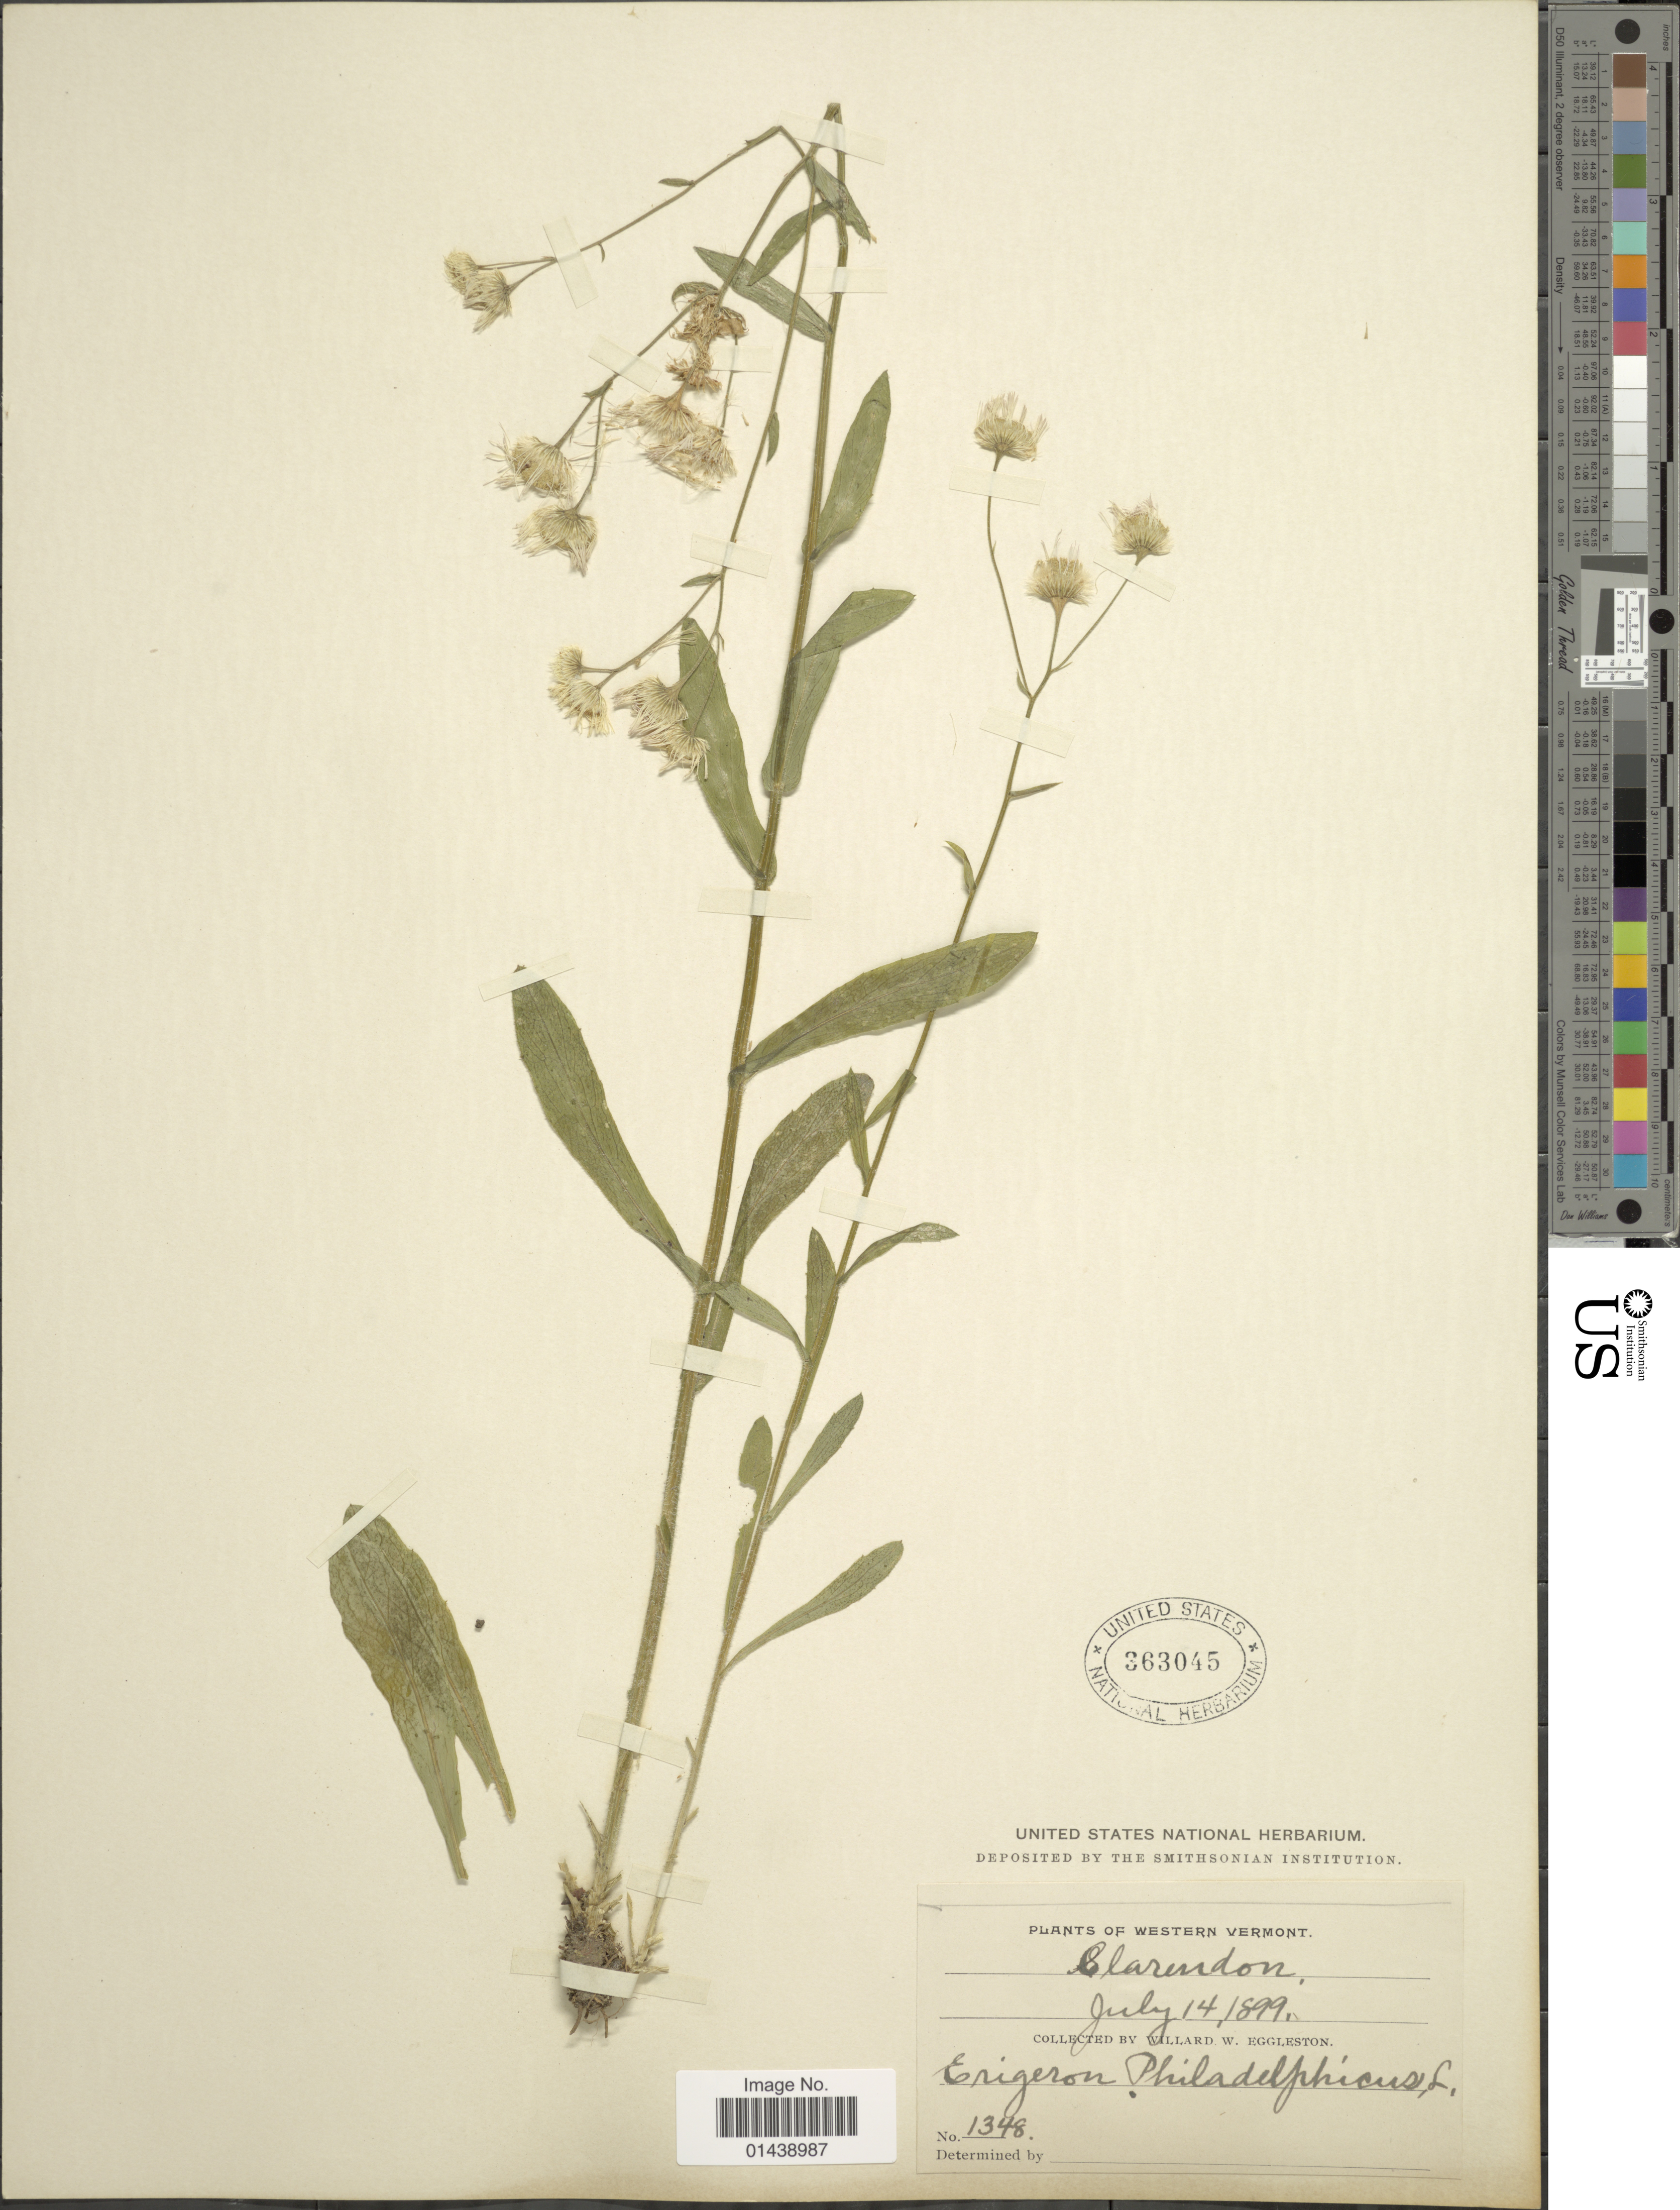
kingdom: Plantae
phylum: Tracheophyta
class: Magnoliopsida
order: Asterales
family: Asteraceae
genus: Erigeron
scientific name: Erigeron philadelphicus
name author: L.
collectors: W. W. Eggleston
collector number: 1348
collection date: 1899-07-14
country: United States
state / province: Vermont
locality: Western Vermont. Clarendon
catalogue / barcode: US 363045